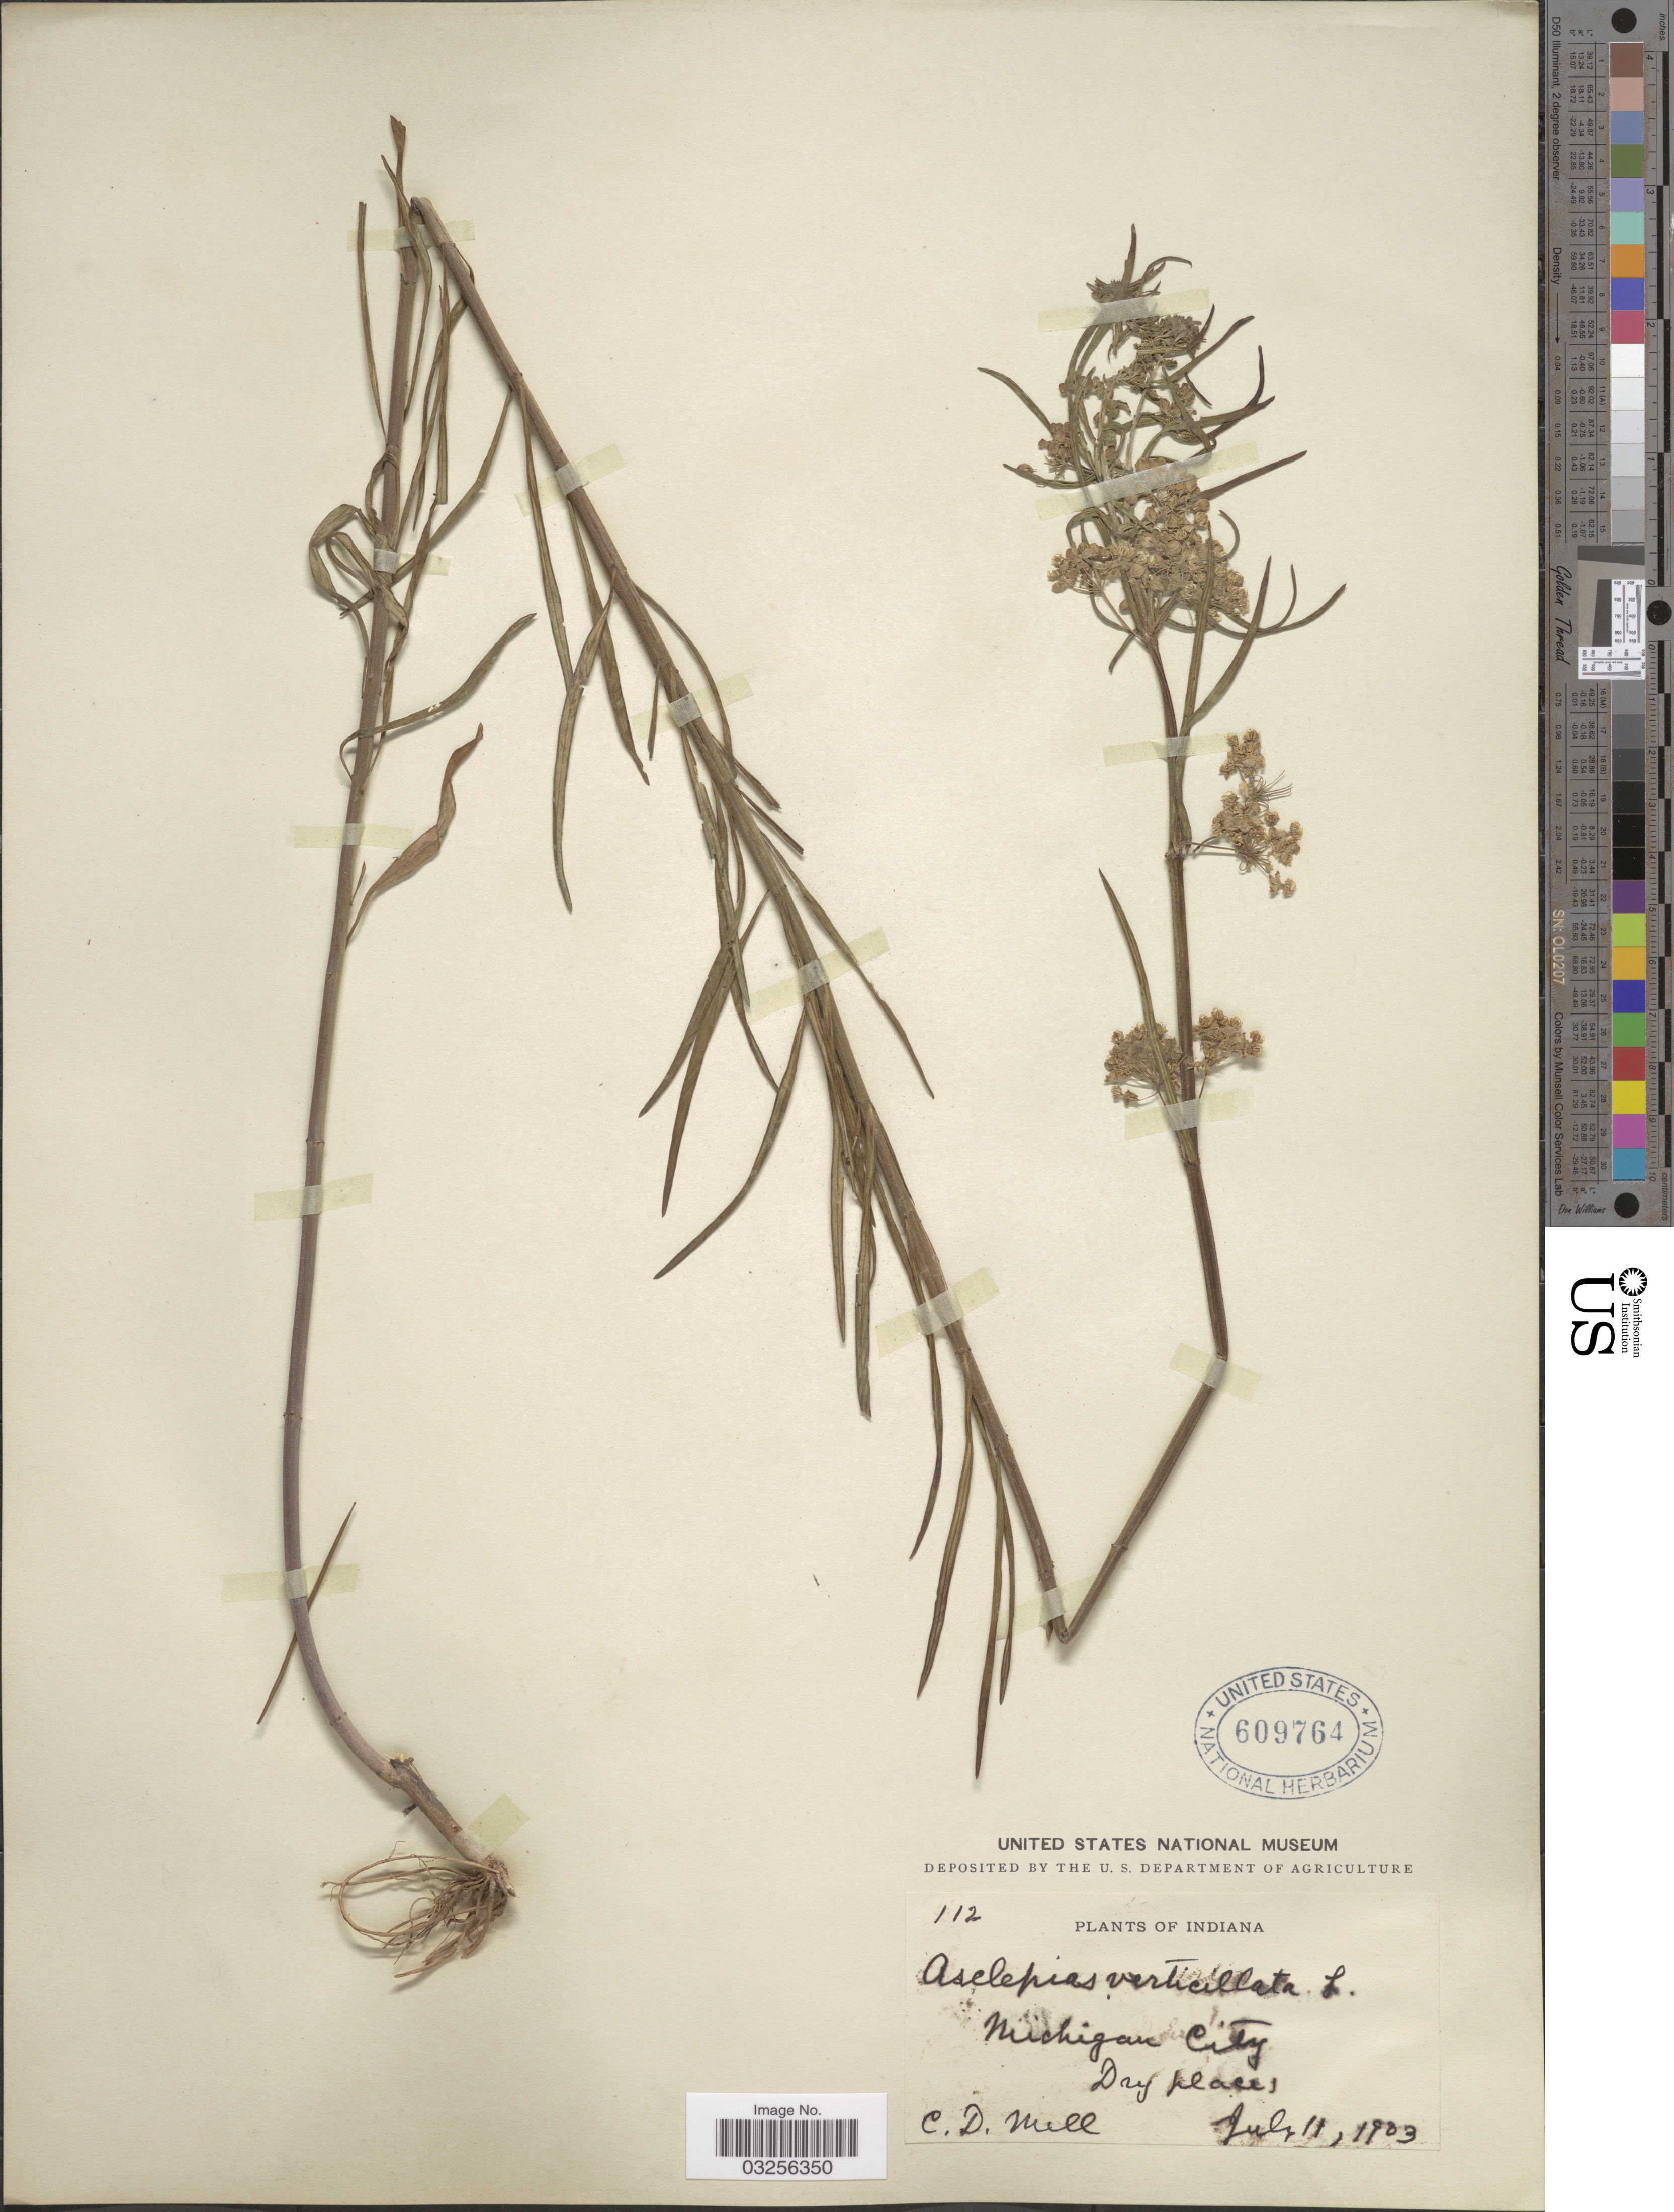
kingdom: Plantae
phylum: Tracheophyta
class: Magnoliopsida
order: Gentianales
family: Apocynaceae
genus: Asclepias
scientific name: Asclepias verticillata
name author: L.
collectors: C. D. Mell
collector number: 112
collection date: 1903-07-11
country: United States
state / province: Indiana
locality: Michigan City.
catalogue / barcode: US 609764